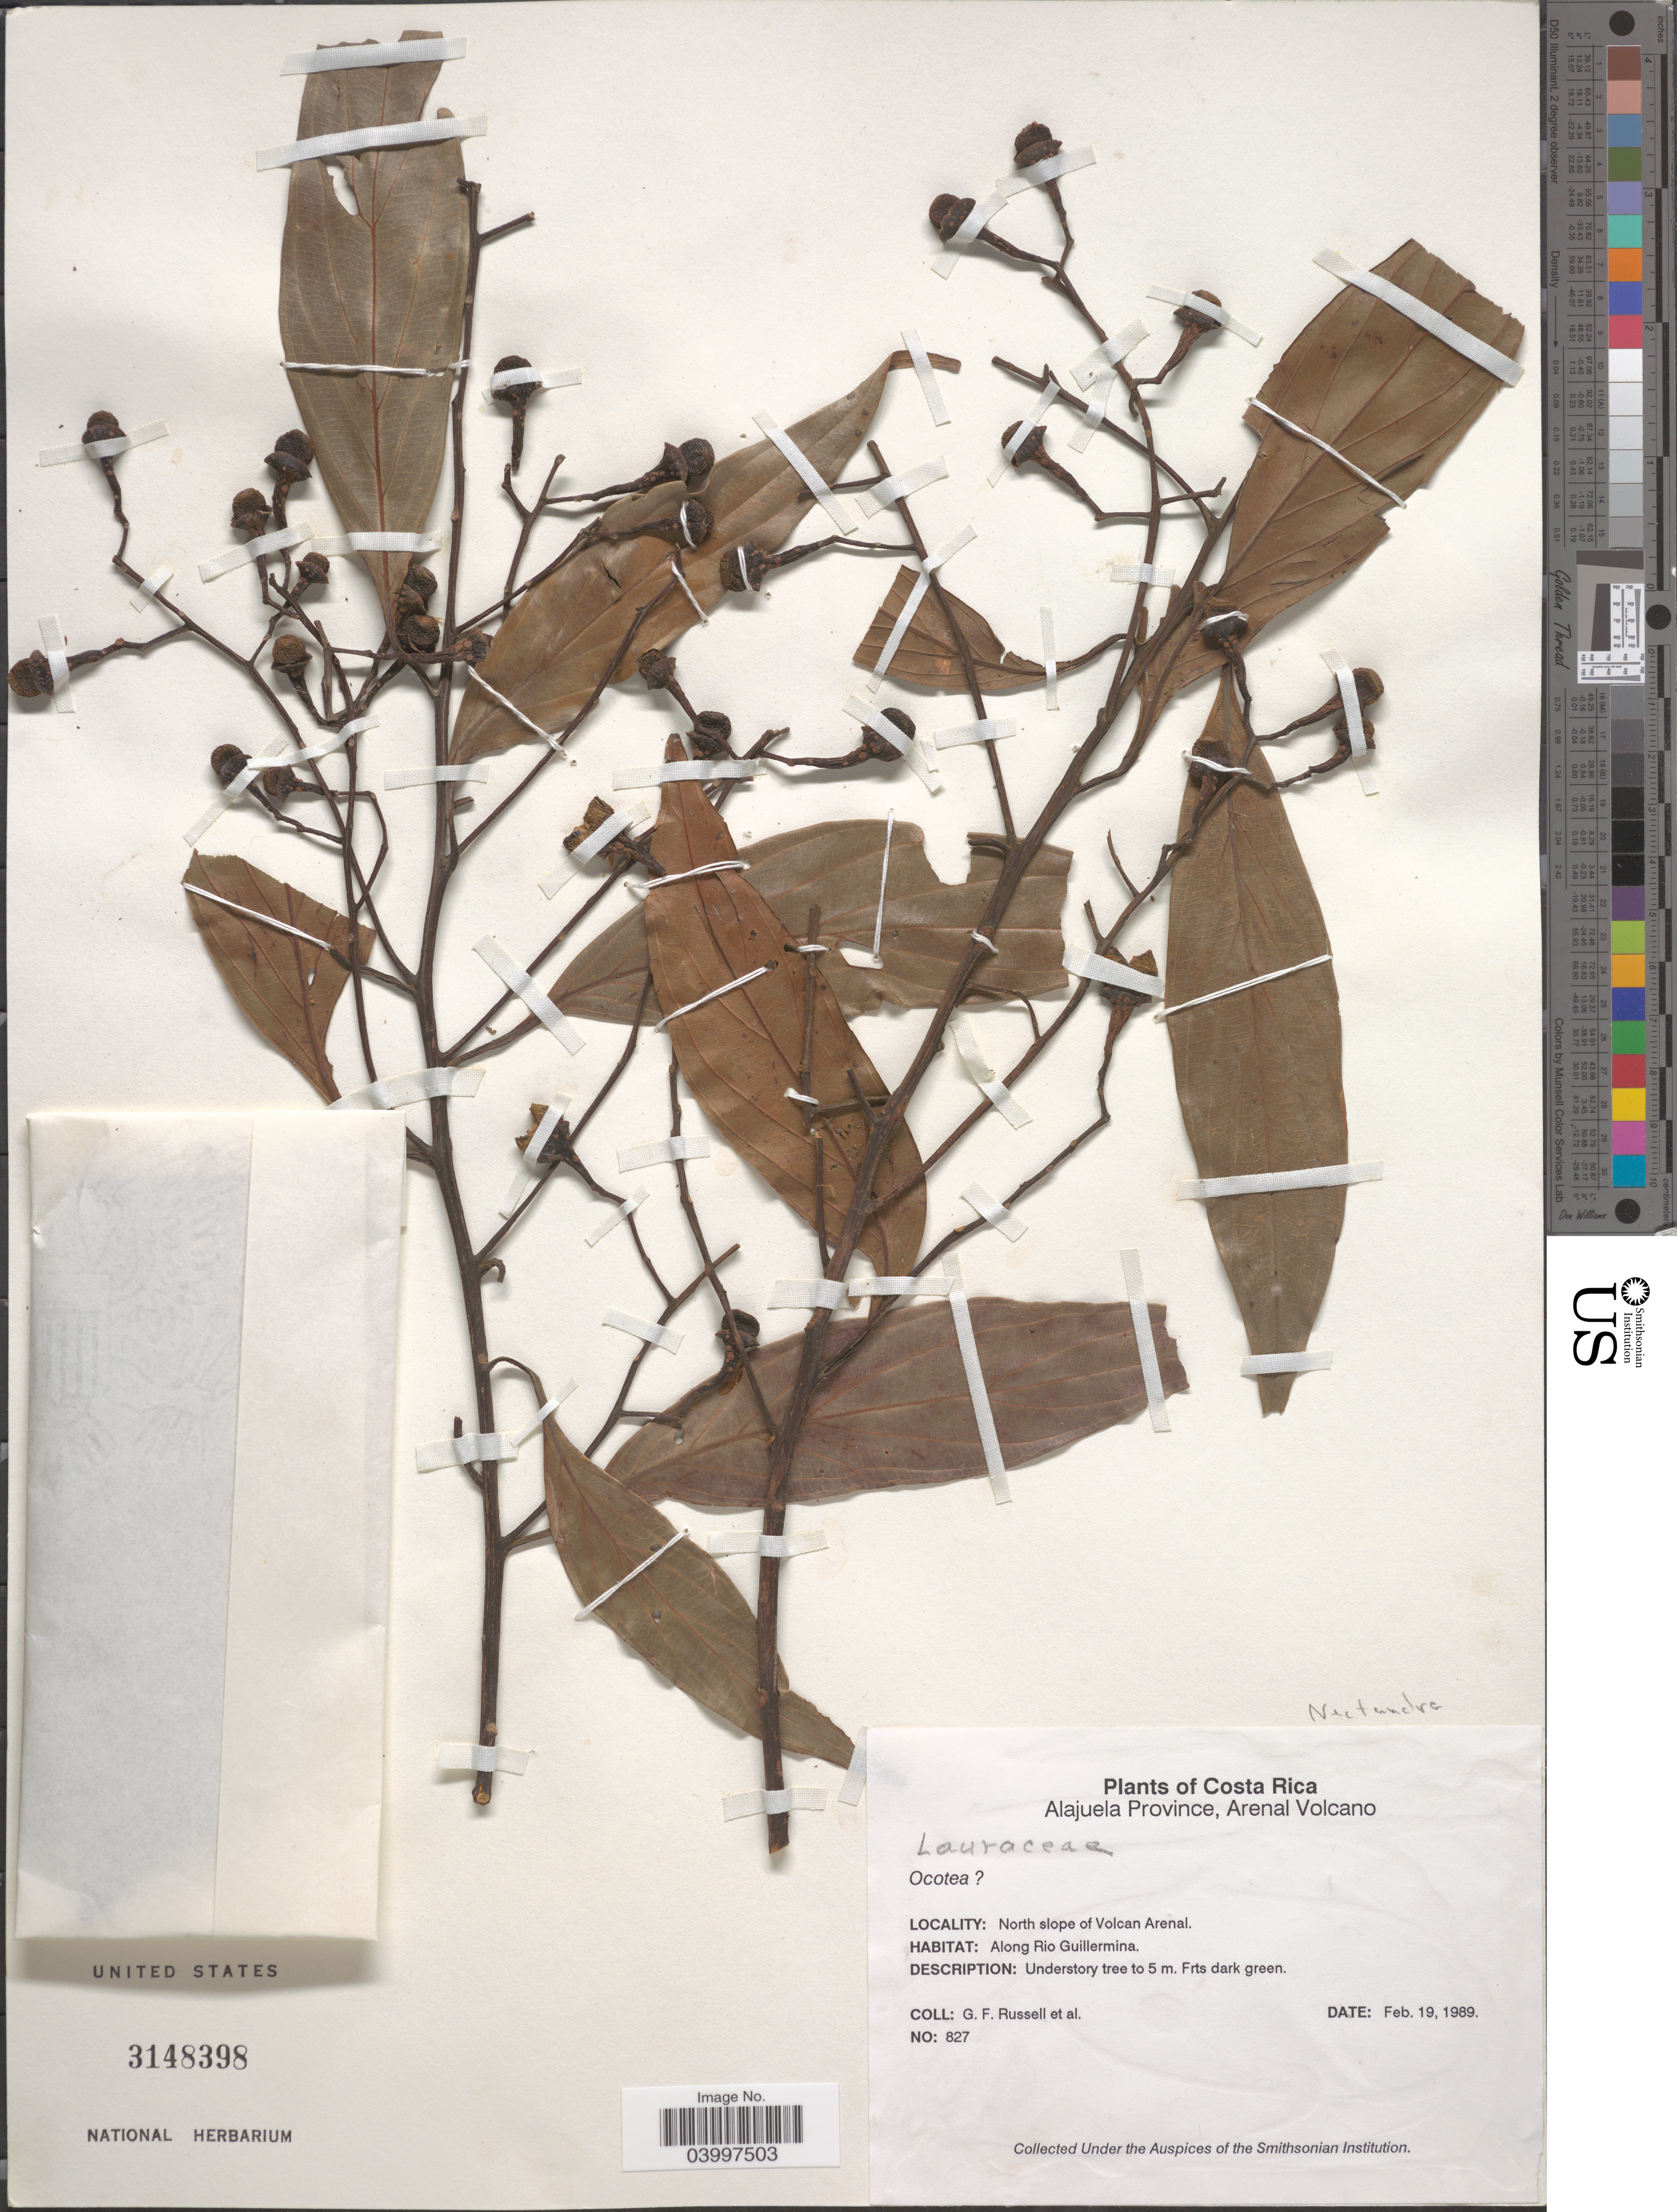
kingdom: Plantae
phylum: Tracheophyta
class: Magnoliopsida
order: Laurales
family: Lauraceae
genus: Nectandra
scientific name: Nectandra sp.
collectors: G. Russell & et al.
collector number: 827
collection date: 1989-02-19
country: Costa Rica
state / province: Alajuela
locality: Arenal Volcano. North slope of Volcan Arenal. Along Rio Guillermina.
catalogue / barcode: US 3148398